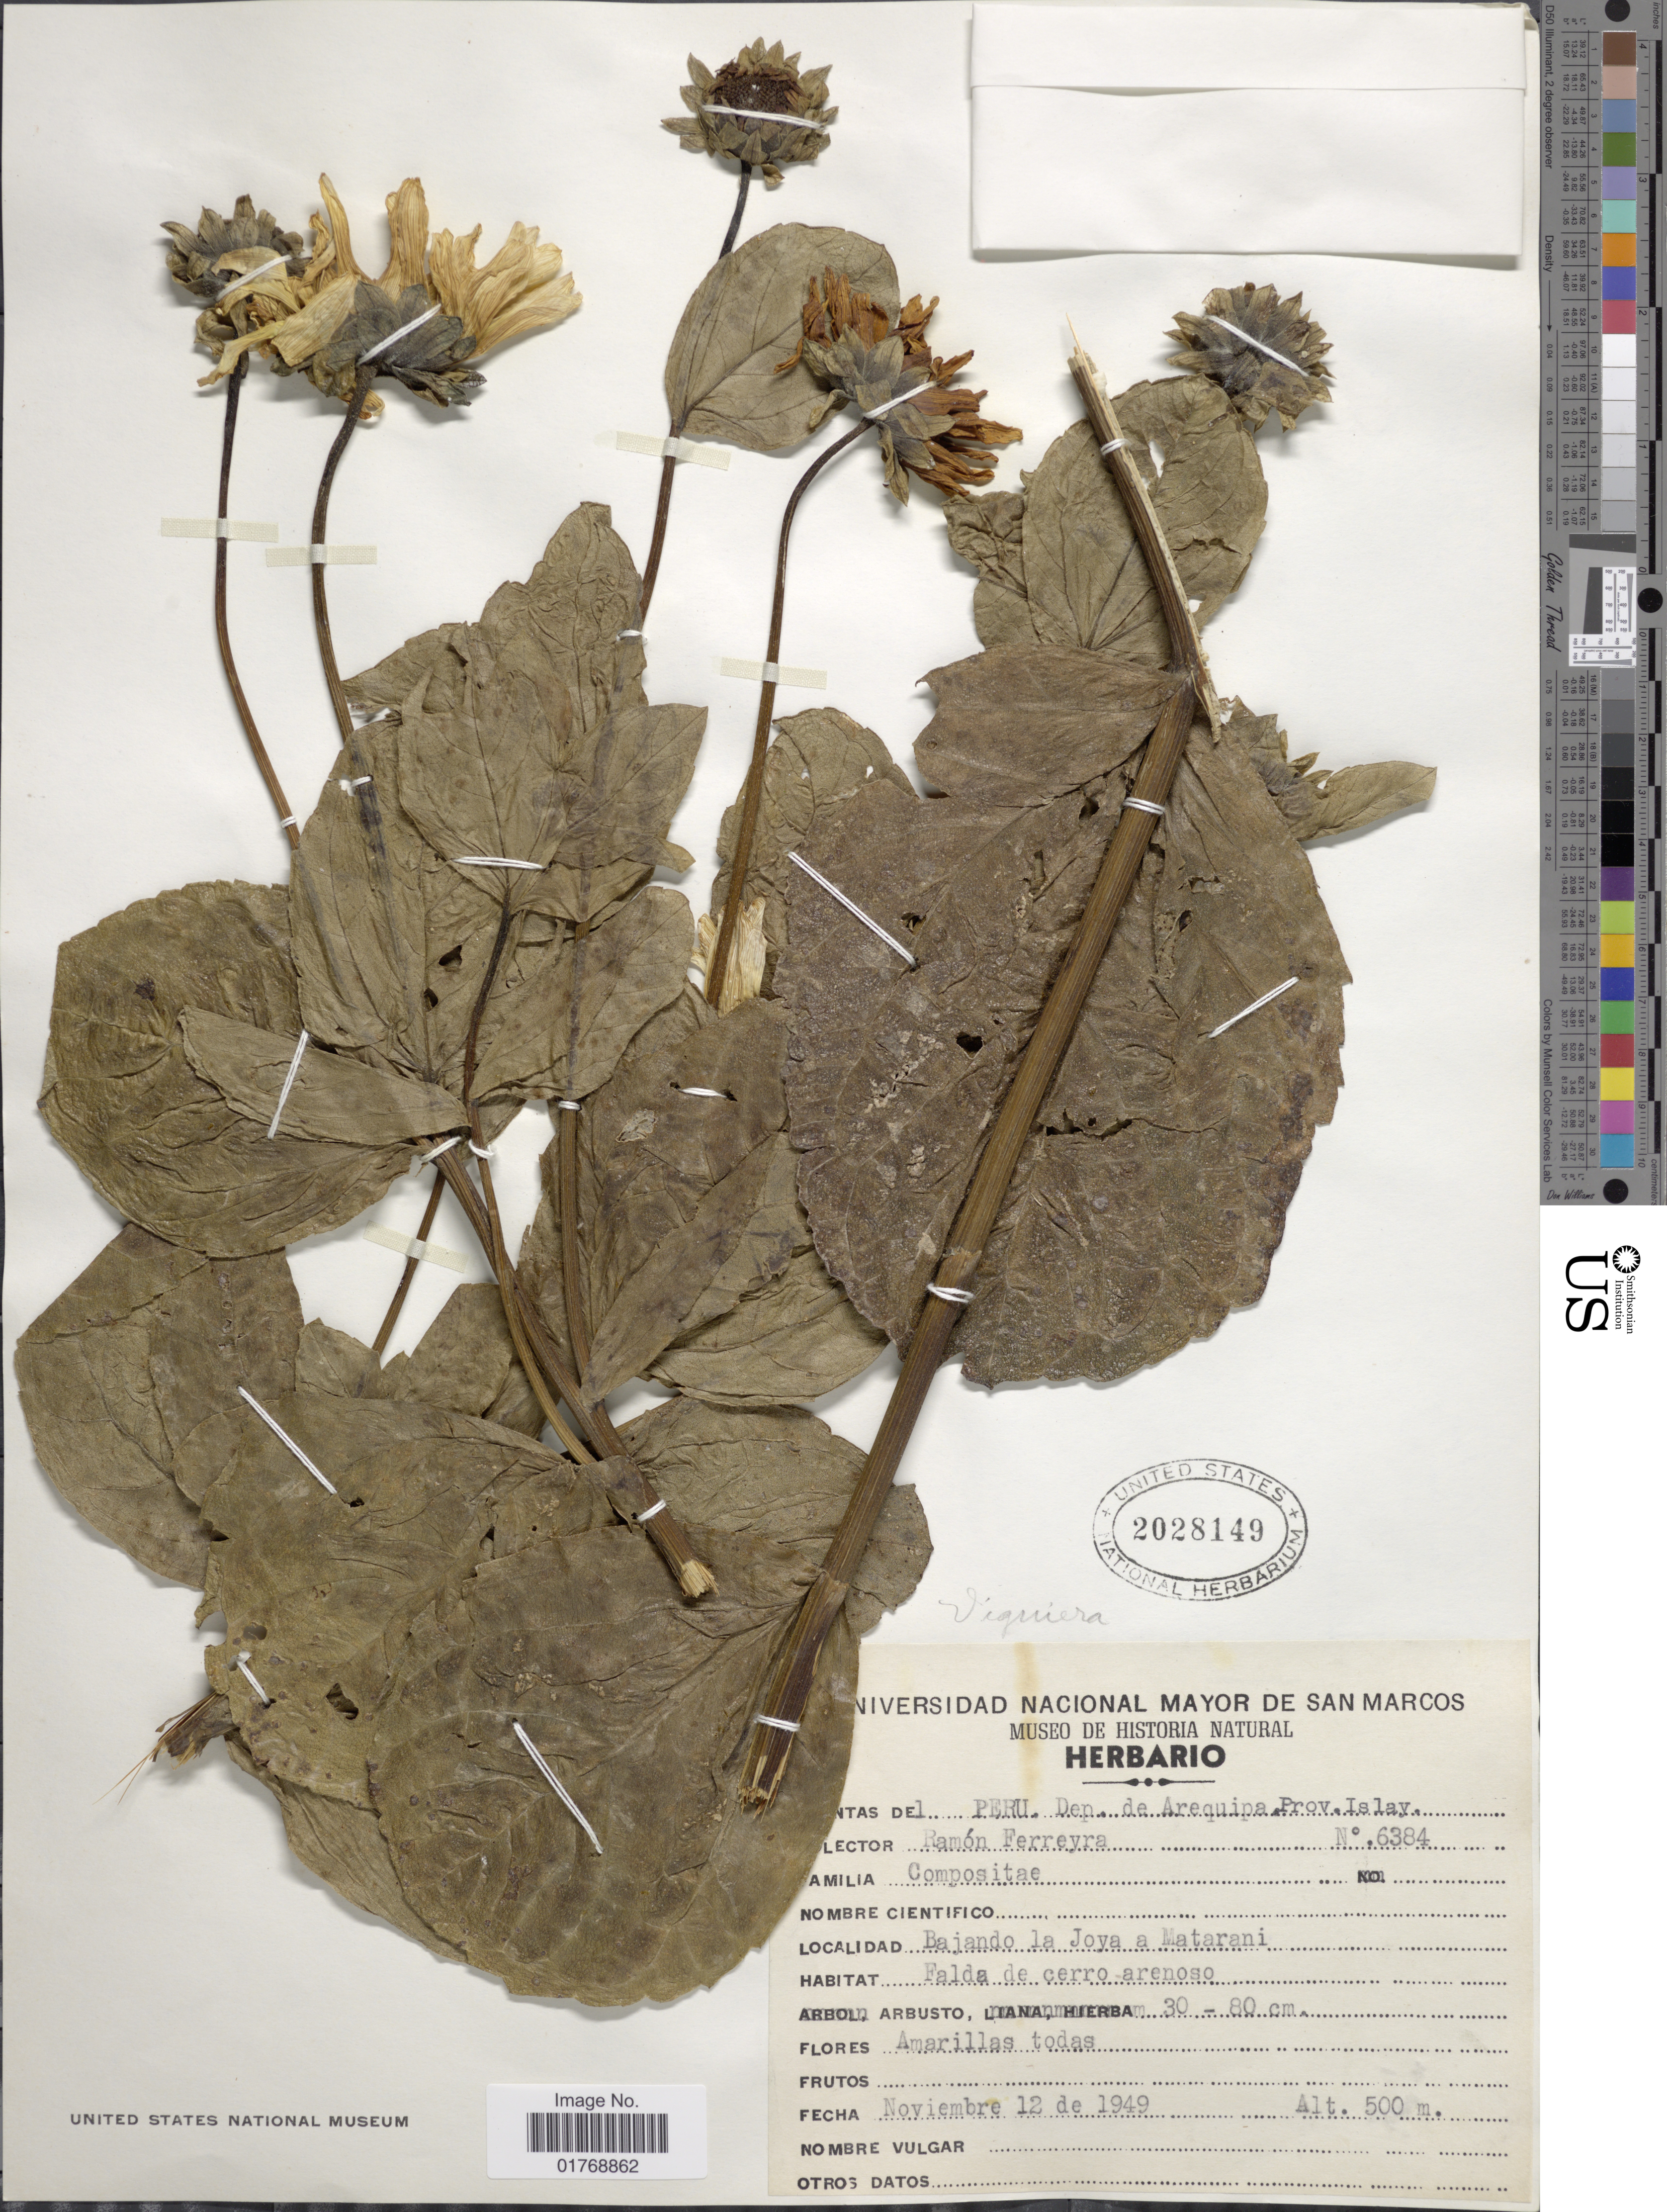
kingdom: Plantae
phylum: Tracheophyta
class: Magnoliopsida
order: Asterales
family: Asteraceae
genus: Viguiera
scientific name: Viguiera peruviana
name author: A. Gray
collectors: R. A. Ferreyra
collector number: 6384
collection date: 1949-11-12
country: Peru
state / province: Arequipa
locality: Peru. Dep. de Arequipa. Prov. Islay. Bajando la Joya a Matarani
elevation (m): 500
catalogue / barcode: US 2028149